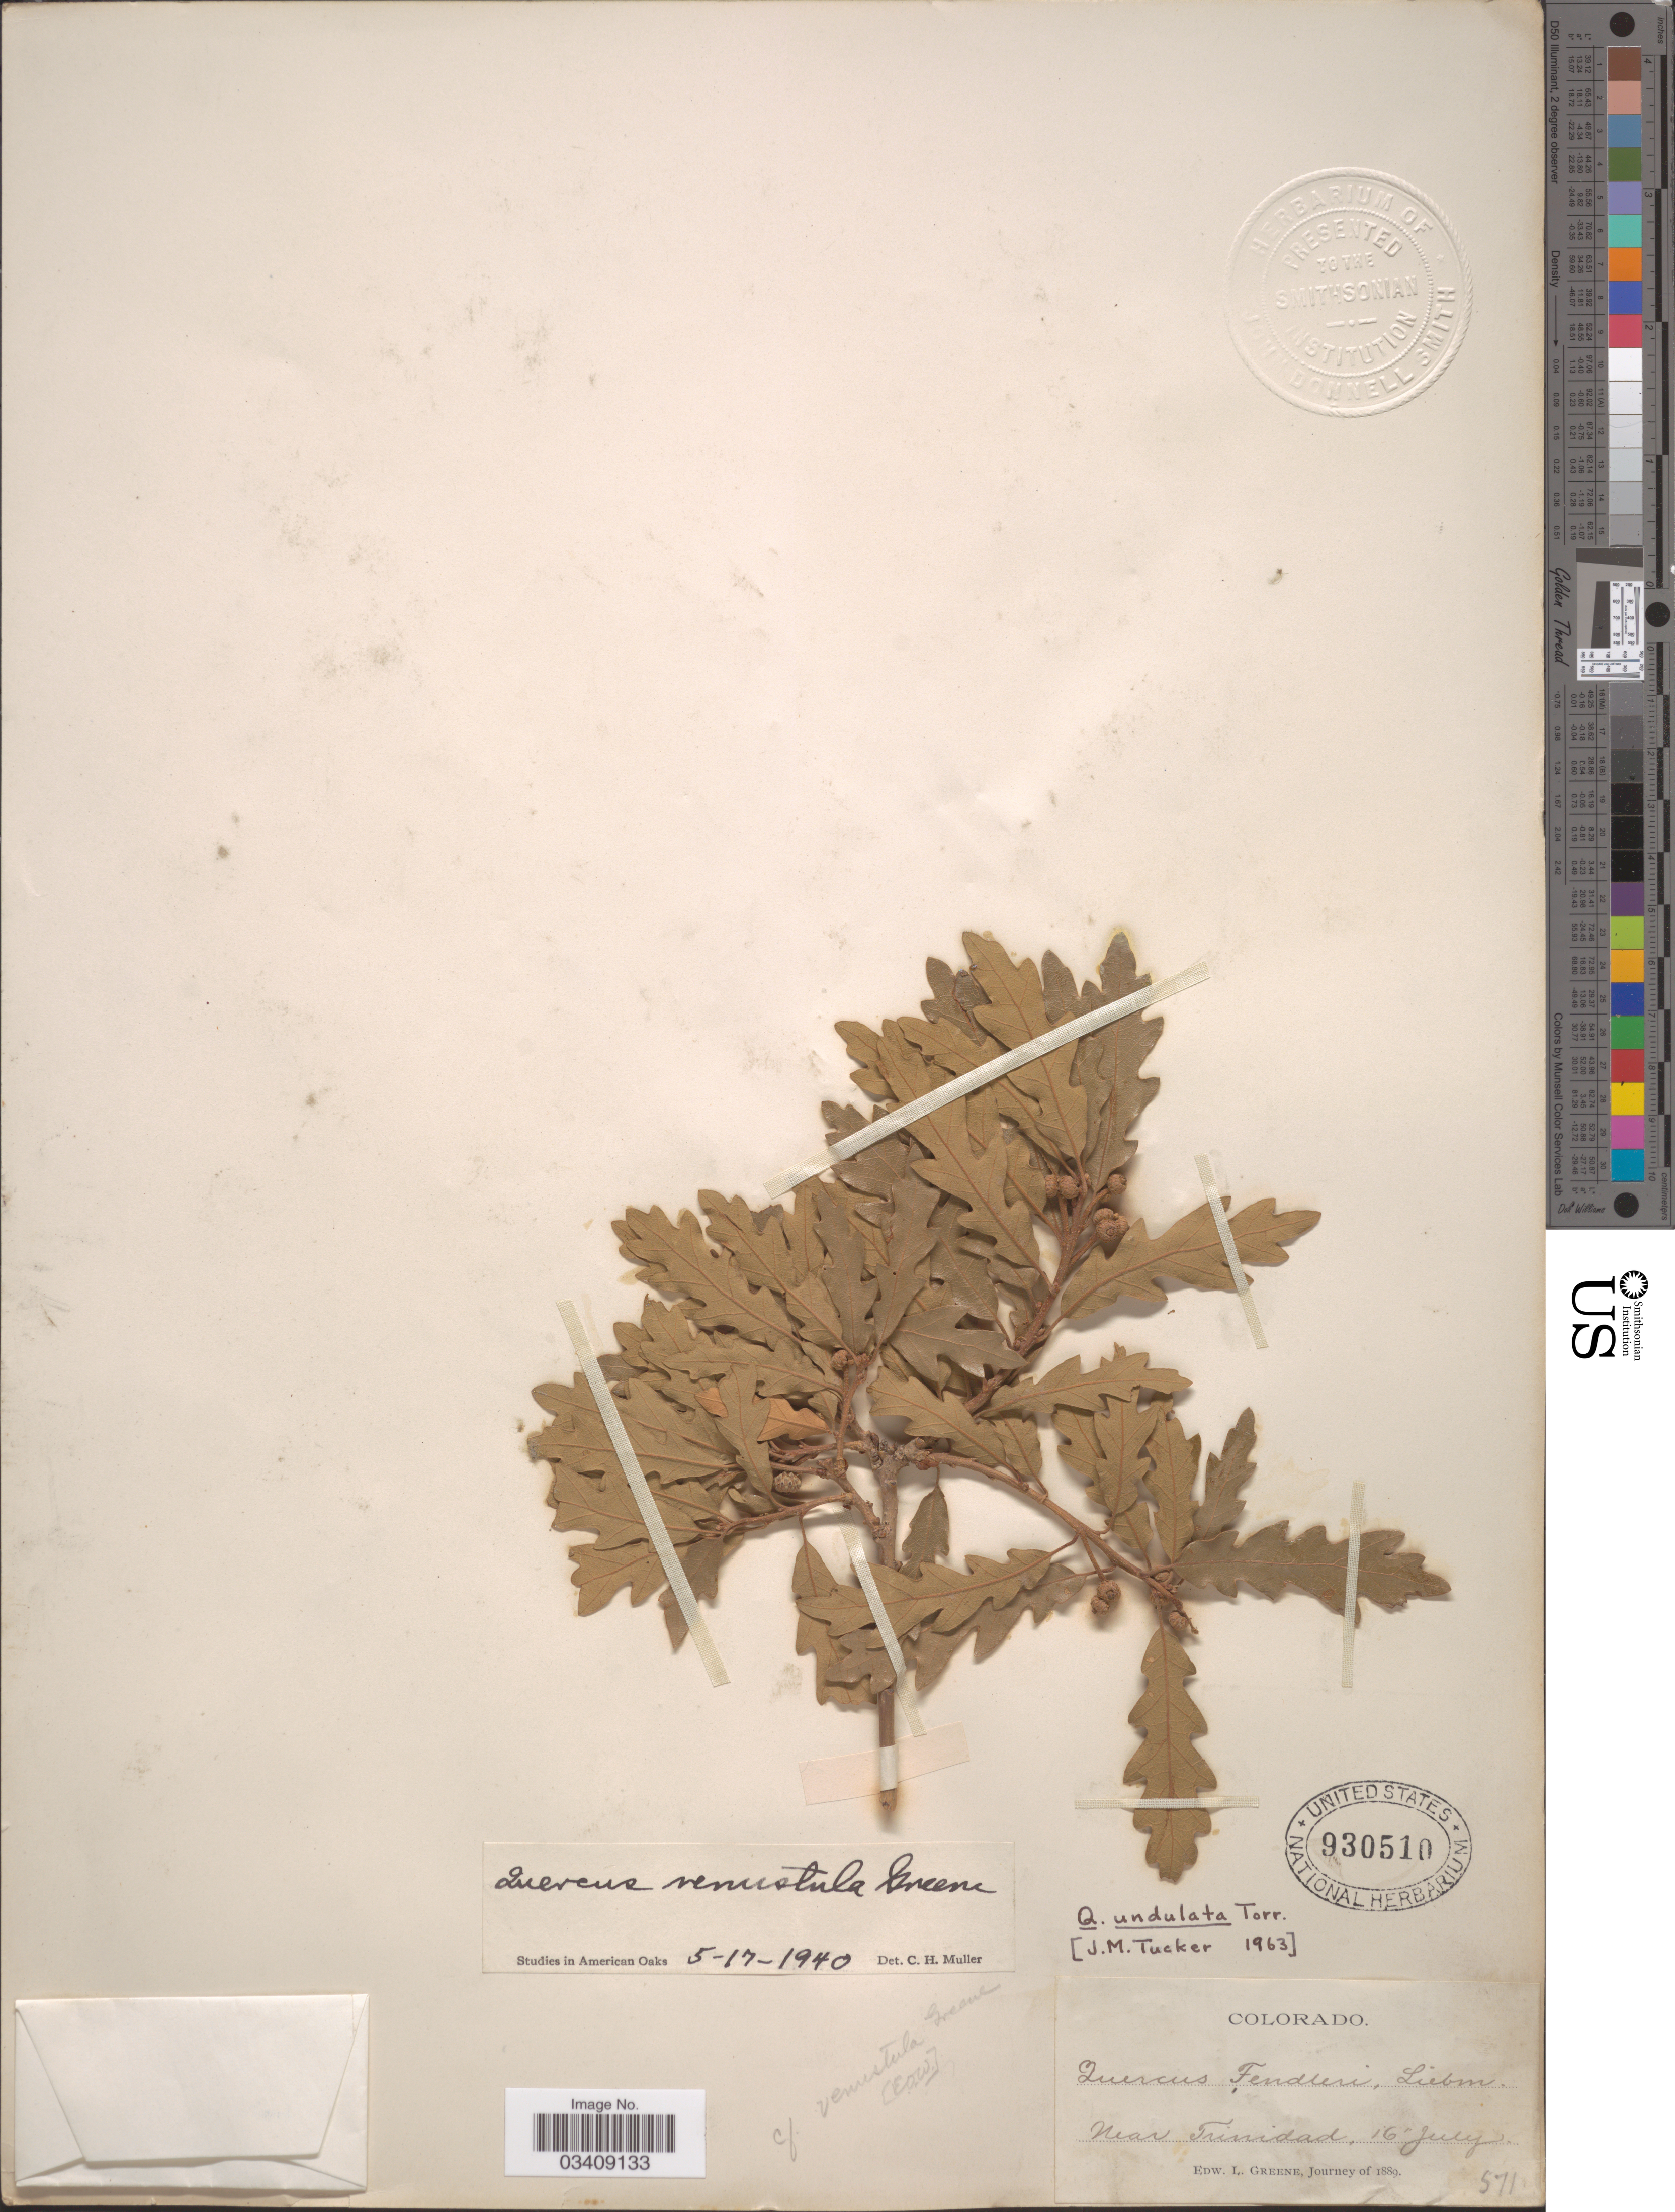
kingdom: Plantae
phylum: Tracheophyta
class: Magnoliopsida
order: Fagales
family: Fagaceae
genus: Quercus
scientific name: Quercus undulata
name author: Torr.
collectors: E. L. Greene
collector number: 571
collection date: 1889-07-16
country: United States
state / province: Colorado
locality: Near Trinidad.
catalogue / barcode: US 930510